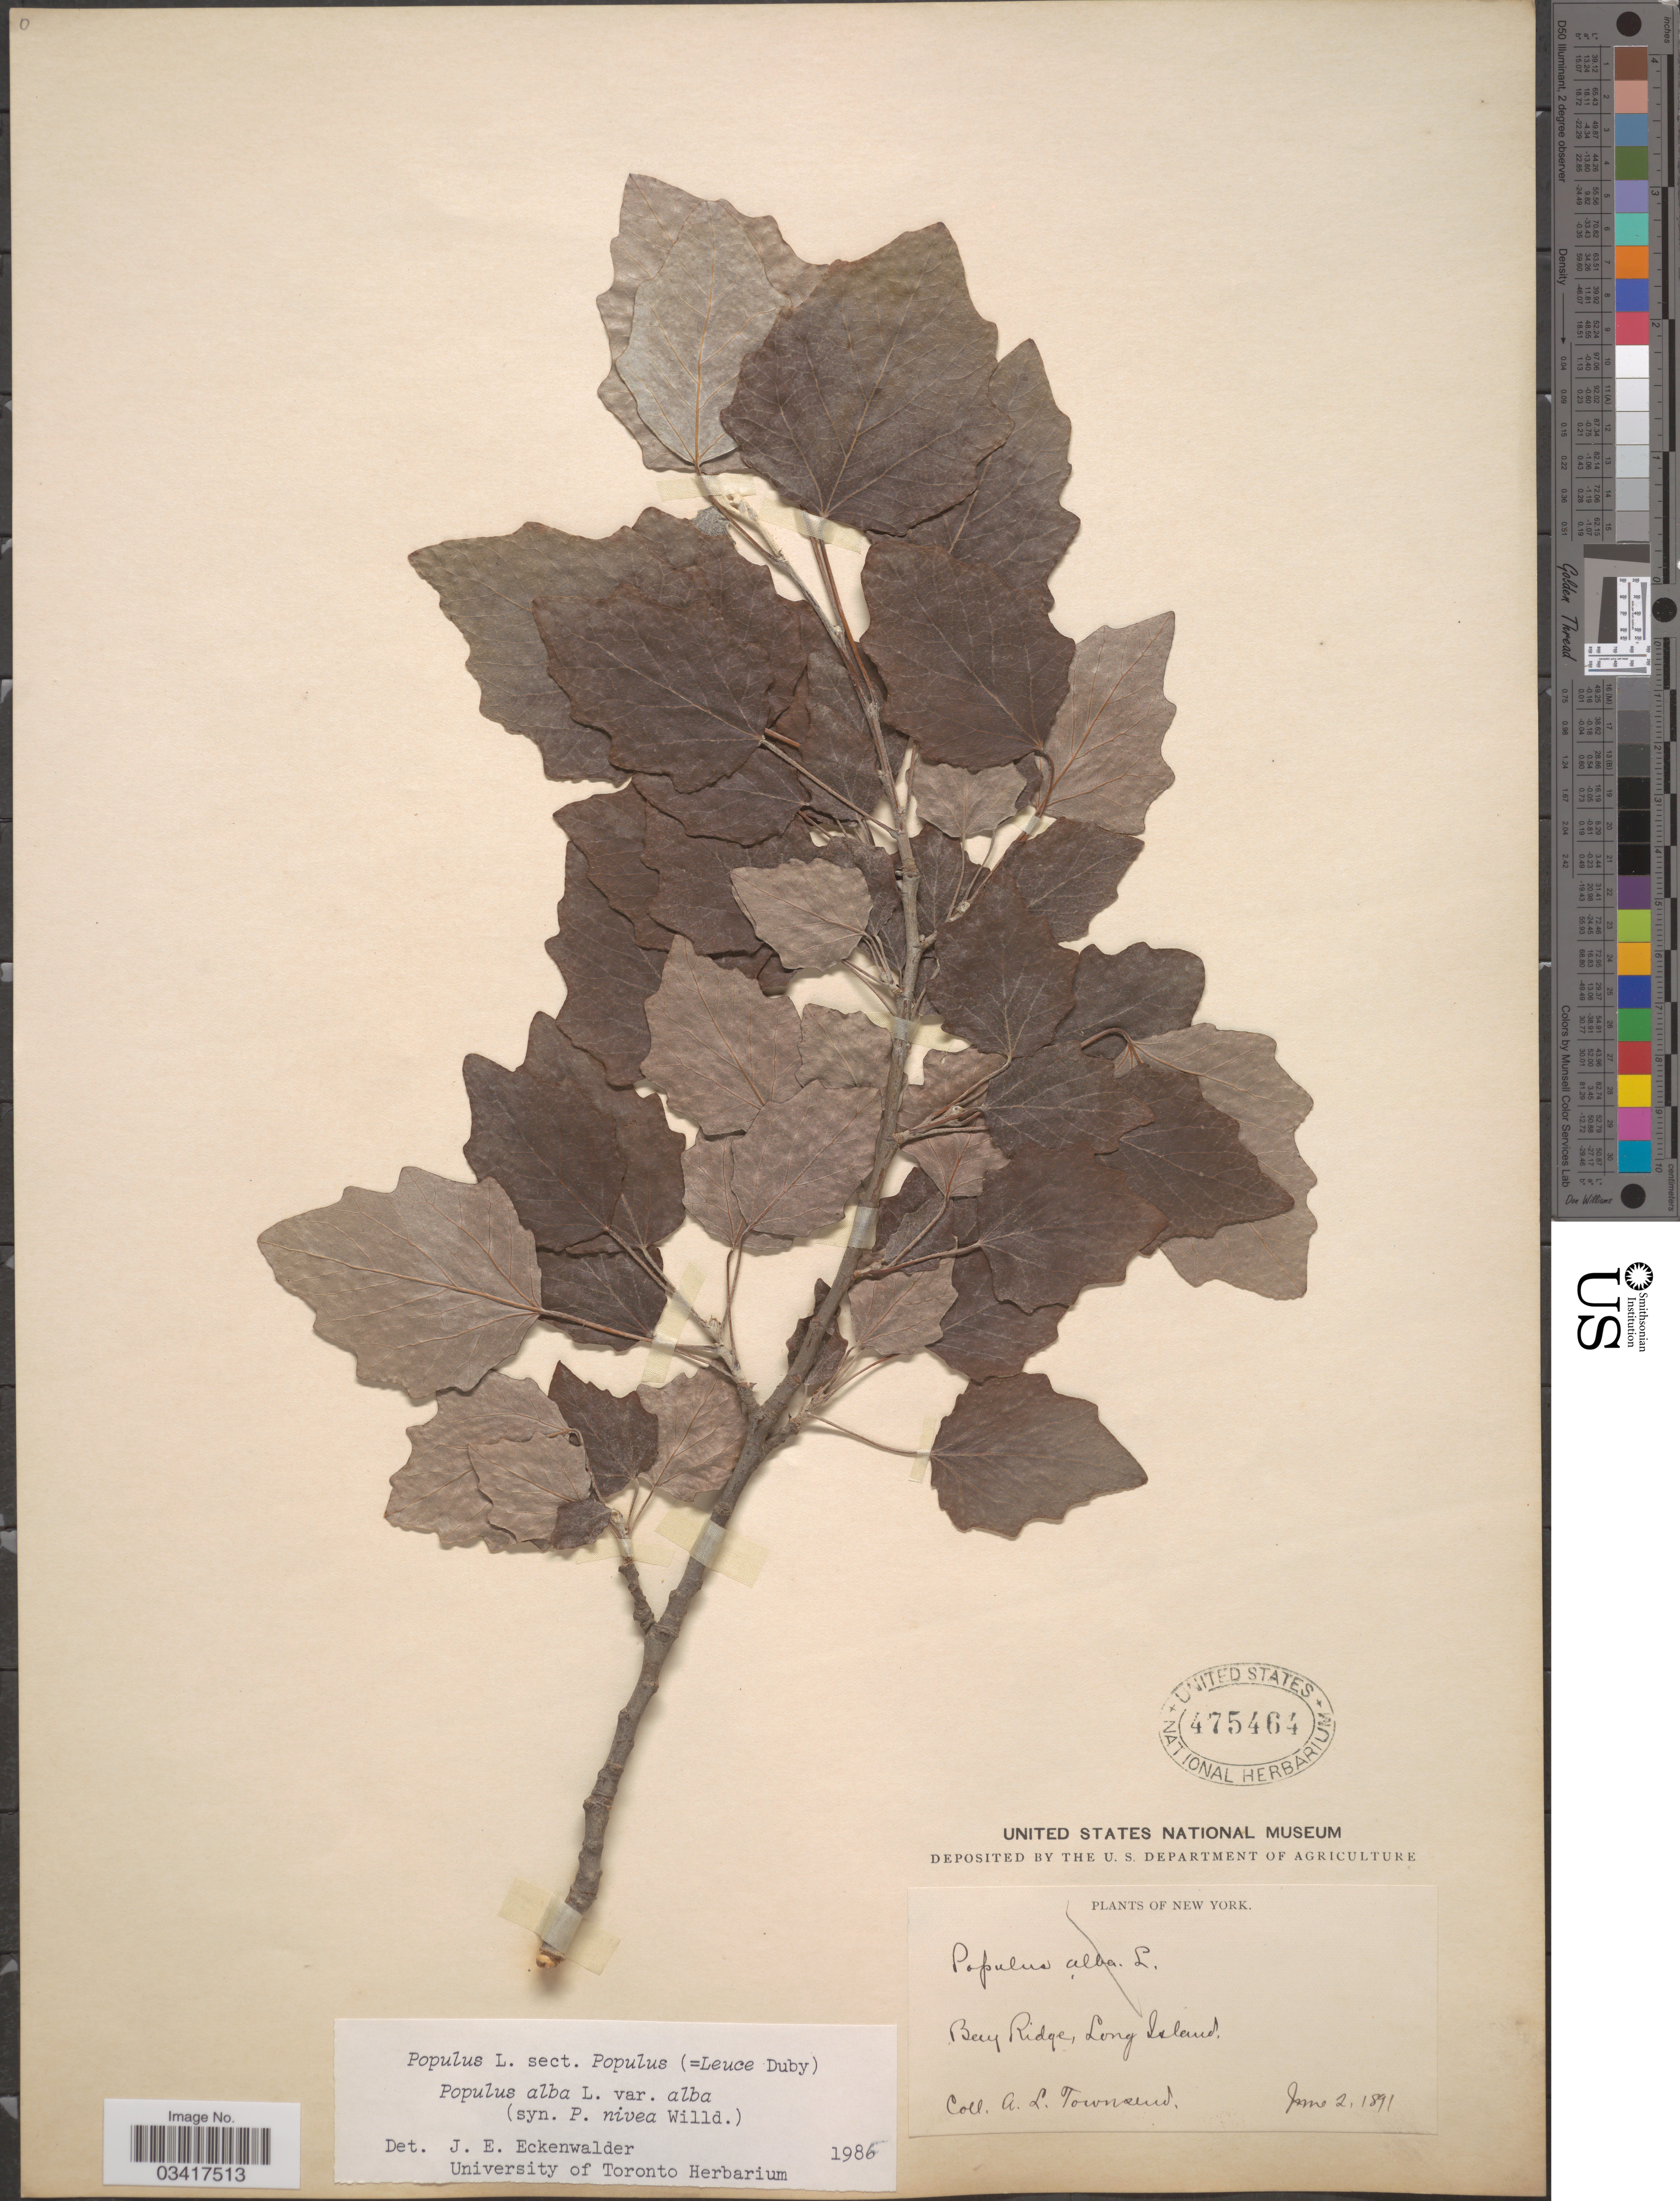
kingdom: Plantae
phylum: Tracheophyta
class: Magnoliopsida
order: Malpighiales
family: Salicaceae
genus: Populus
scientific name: Populus alba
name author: L.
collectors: A. Townsend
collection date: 1891-06-02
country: United States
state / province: New York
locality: Bay Ridge, Long Island.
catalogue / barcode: US 475464